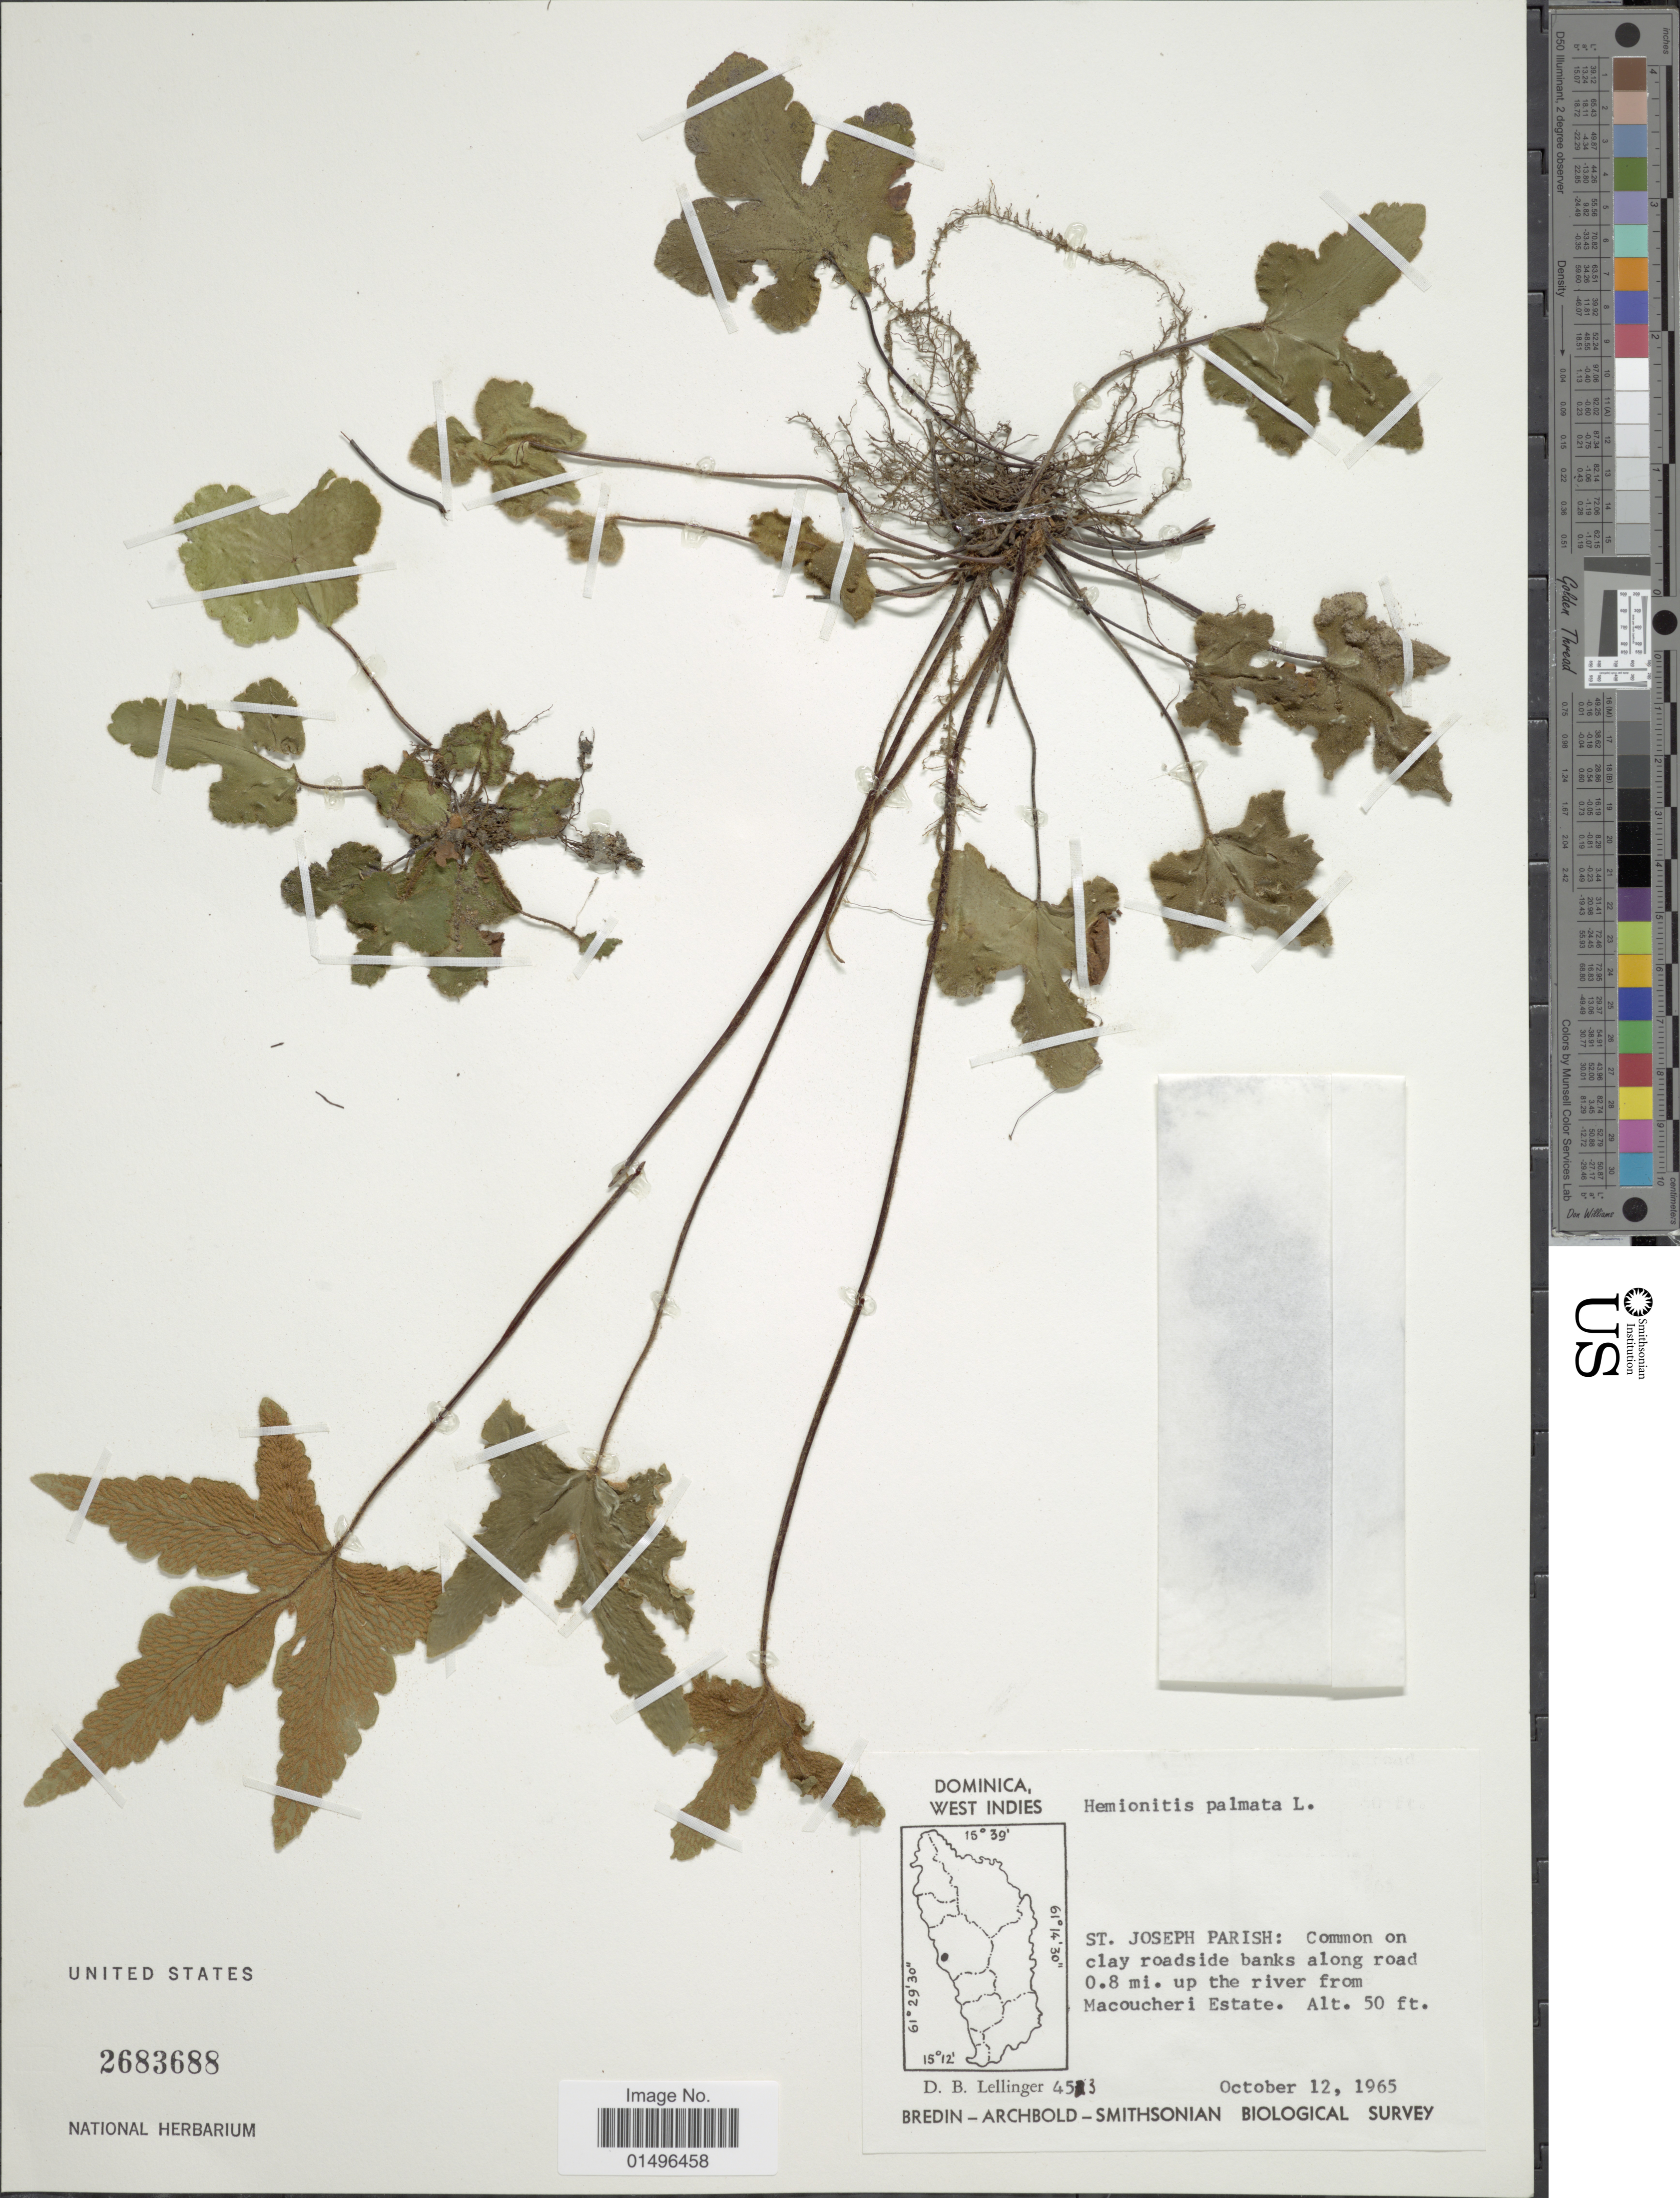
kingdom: Plantae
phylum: Tracheophyta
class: Polypodiopsida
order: Polypodiales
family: Pteridaceae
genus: Hemionitis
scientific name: Hemionitis palmata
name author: L.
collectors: D. B. Lellinger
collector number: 453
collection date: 1965-10-12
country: Dominica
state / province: St. Joseph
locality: Dominica West Indies, St. Joseph parish, along road 0.8 mi. up the river from Macoucheri Estate.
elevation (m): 15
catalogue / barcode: US 2683688